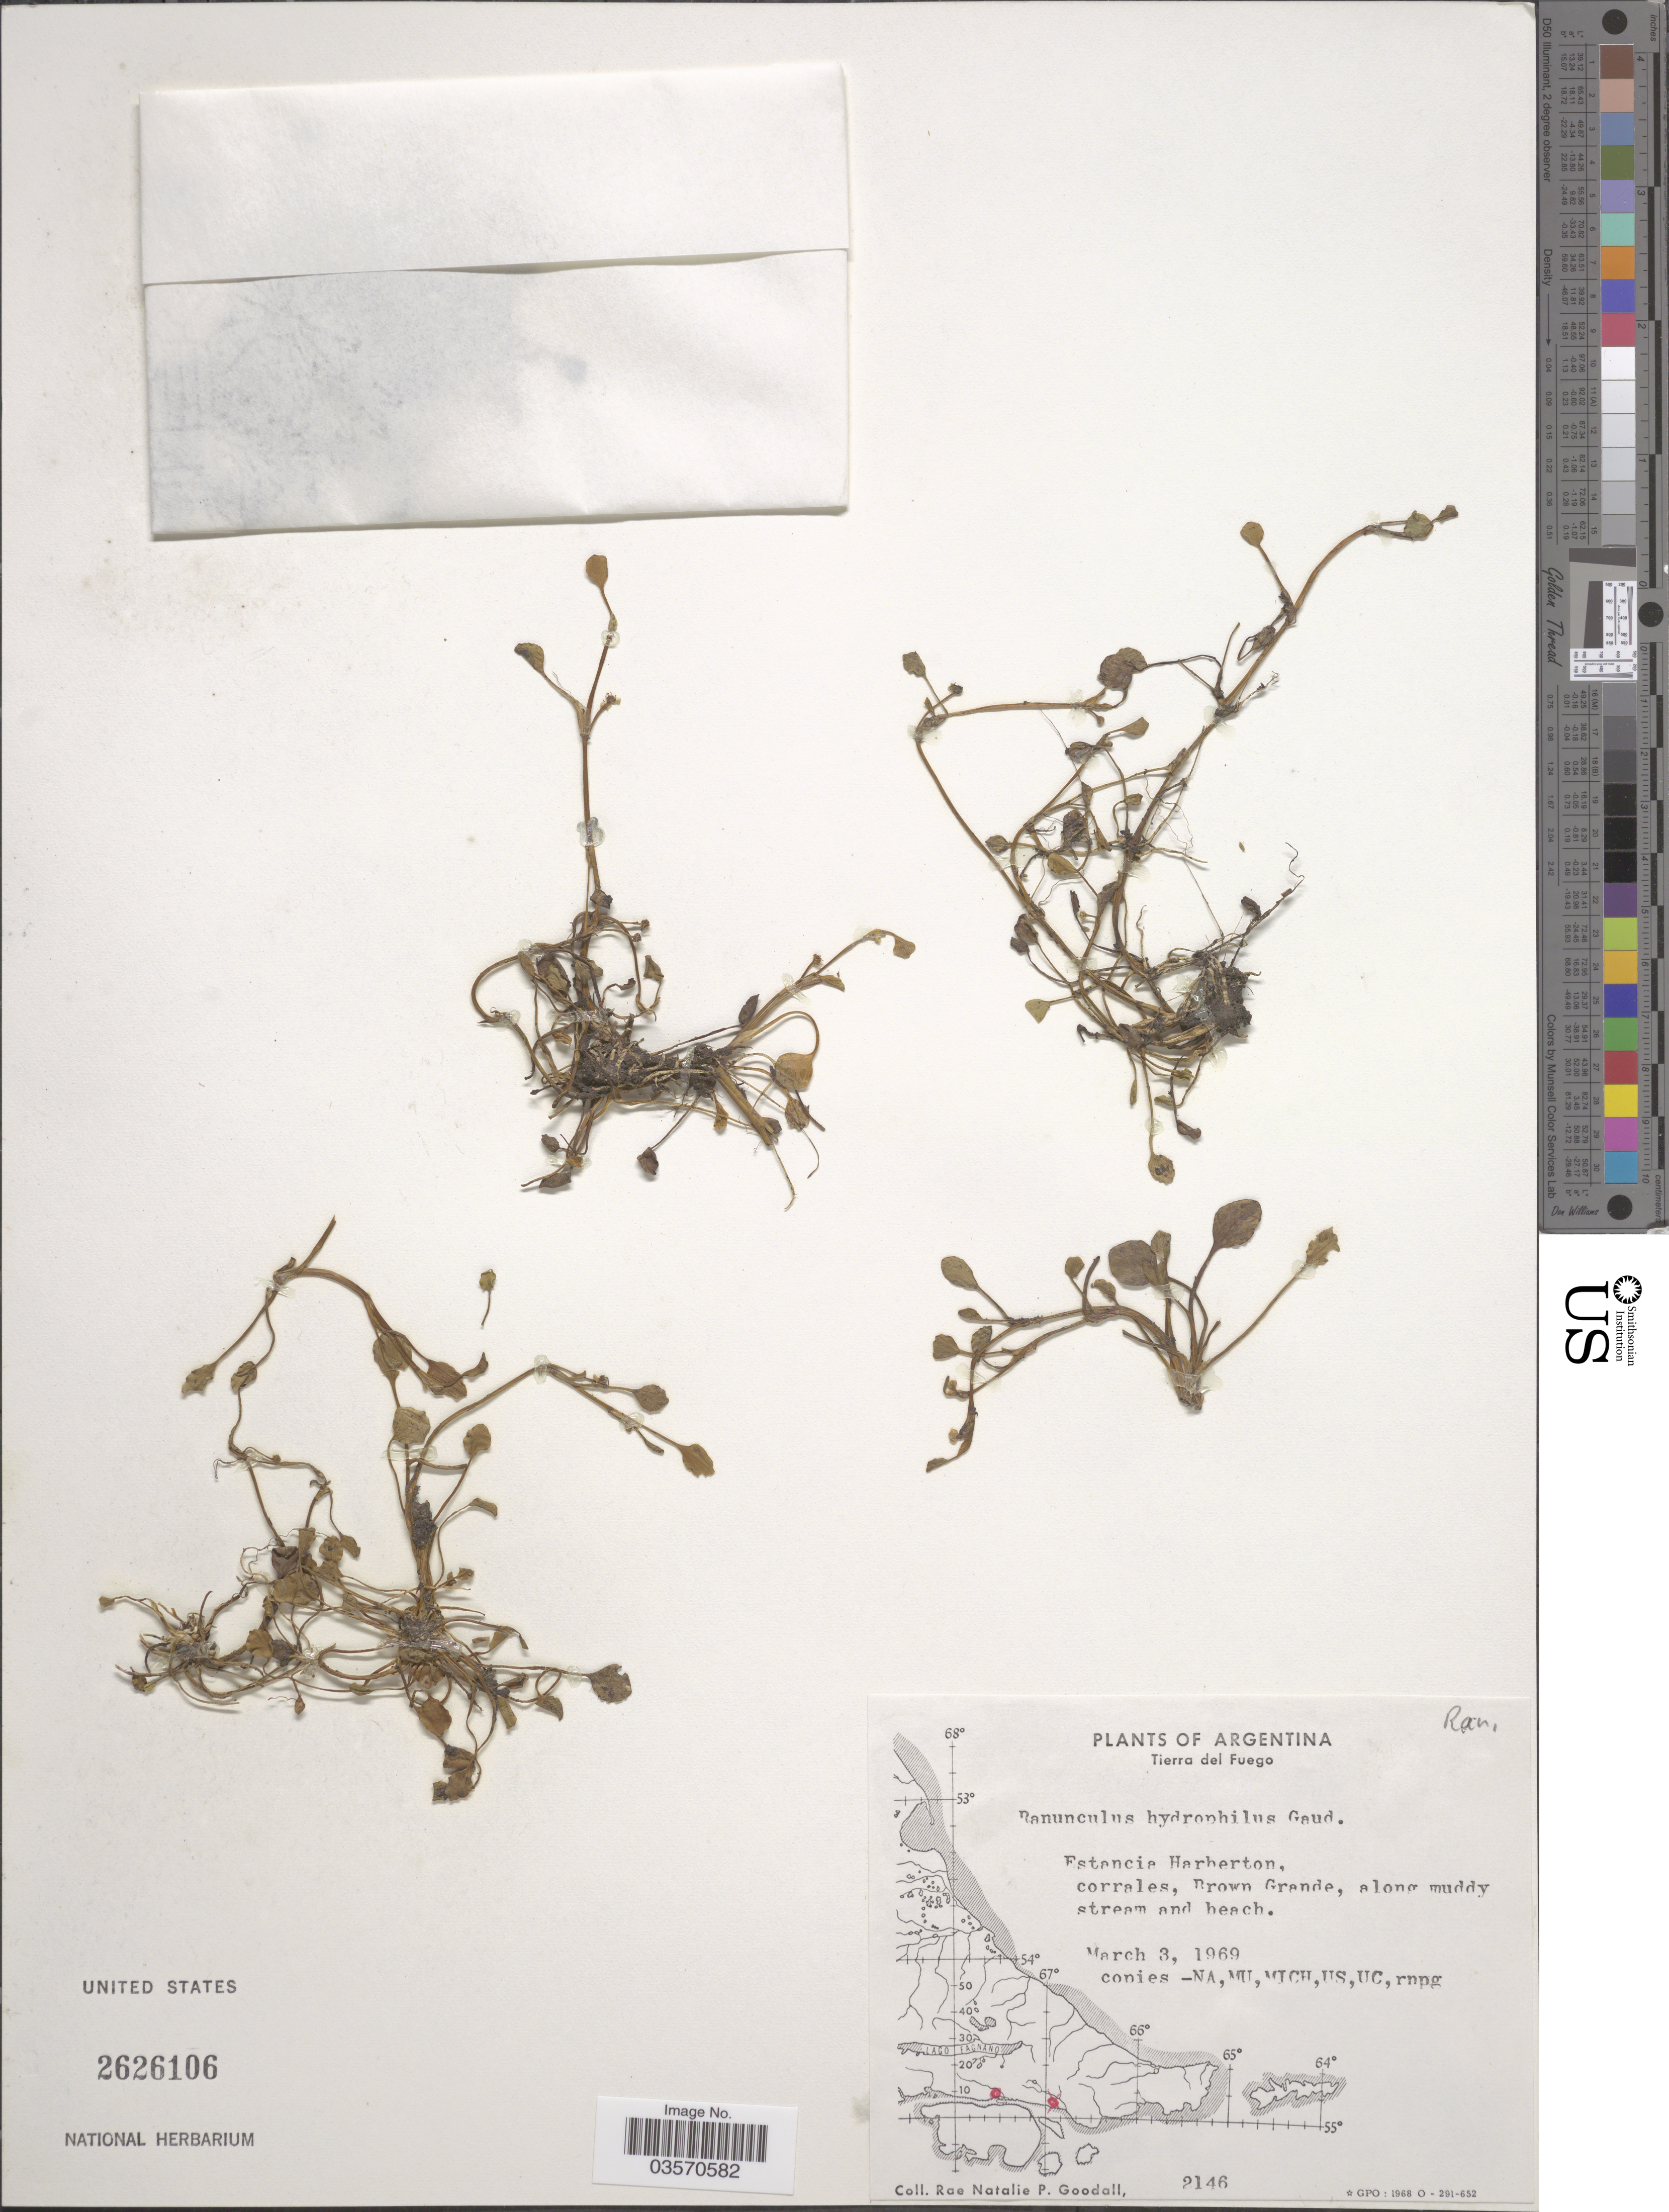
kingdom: Plantae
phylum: Tracheophyta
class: Magnoliopsida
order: Ranunculales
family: Ranunculaceae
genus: Ranunculus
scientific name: Ranunculus hydrophilus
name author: Bunge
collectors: R. Goodall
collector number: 2146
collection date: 1969-03-03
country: Argentina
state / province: Tierra del Fuego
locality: Estancia Harberton, corrales, Brown Grande, along muddy stream and beach.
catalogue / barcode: US 2626106